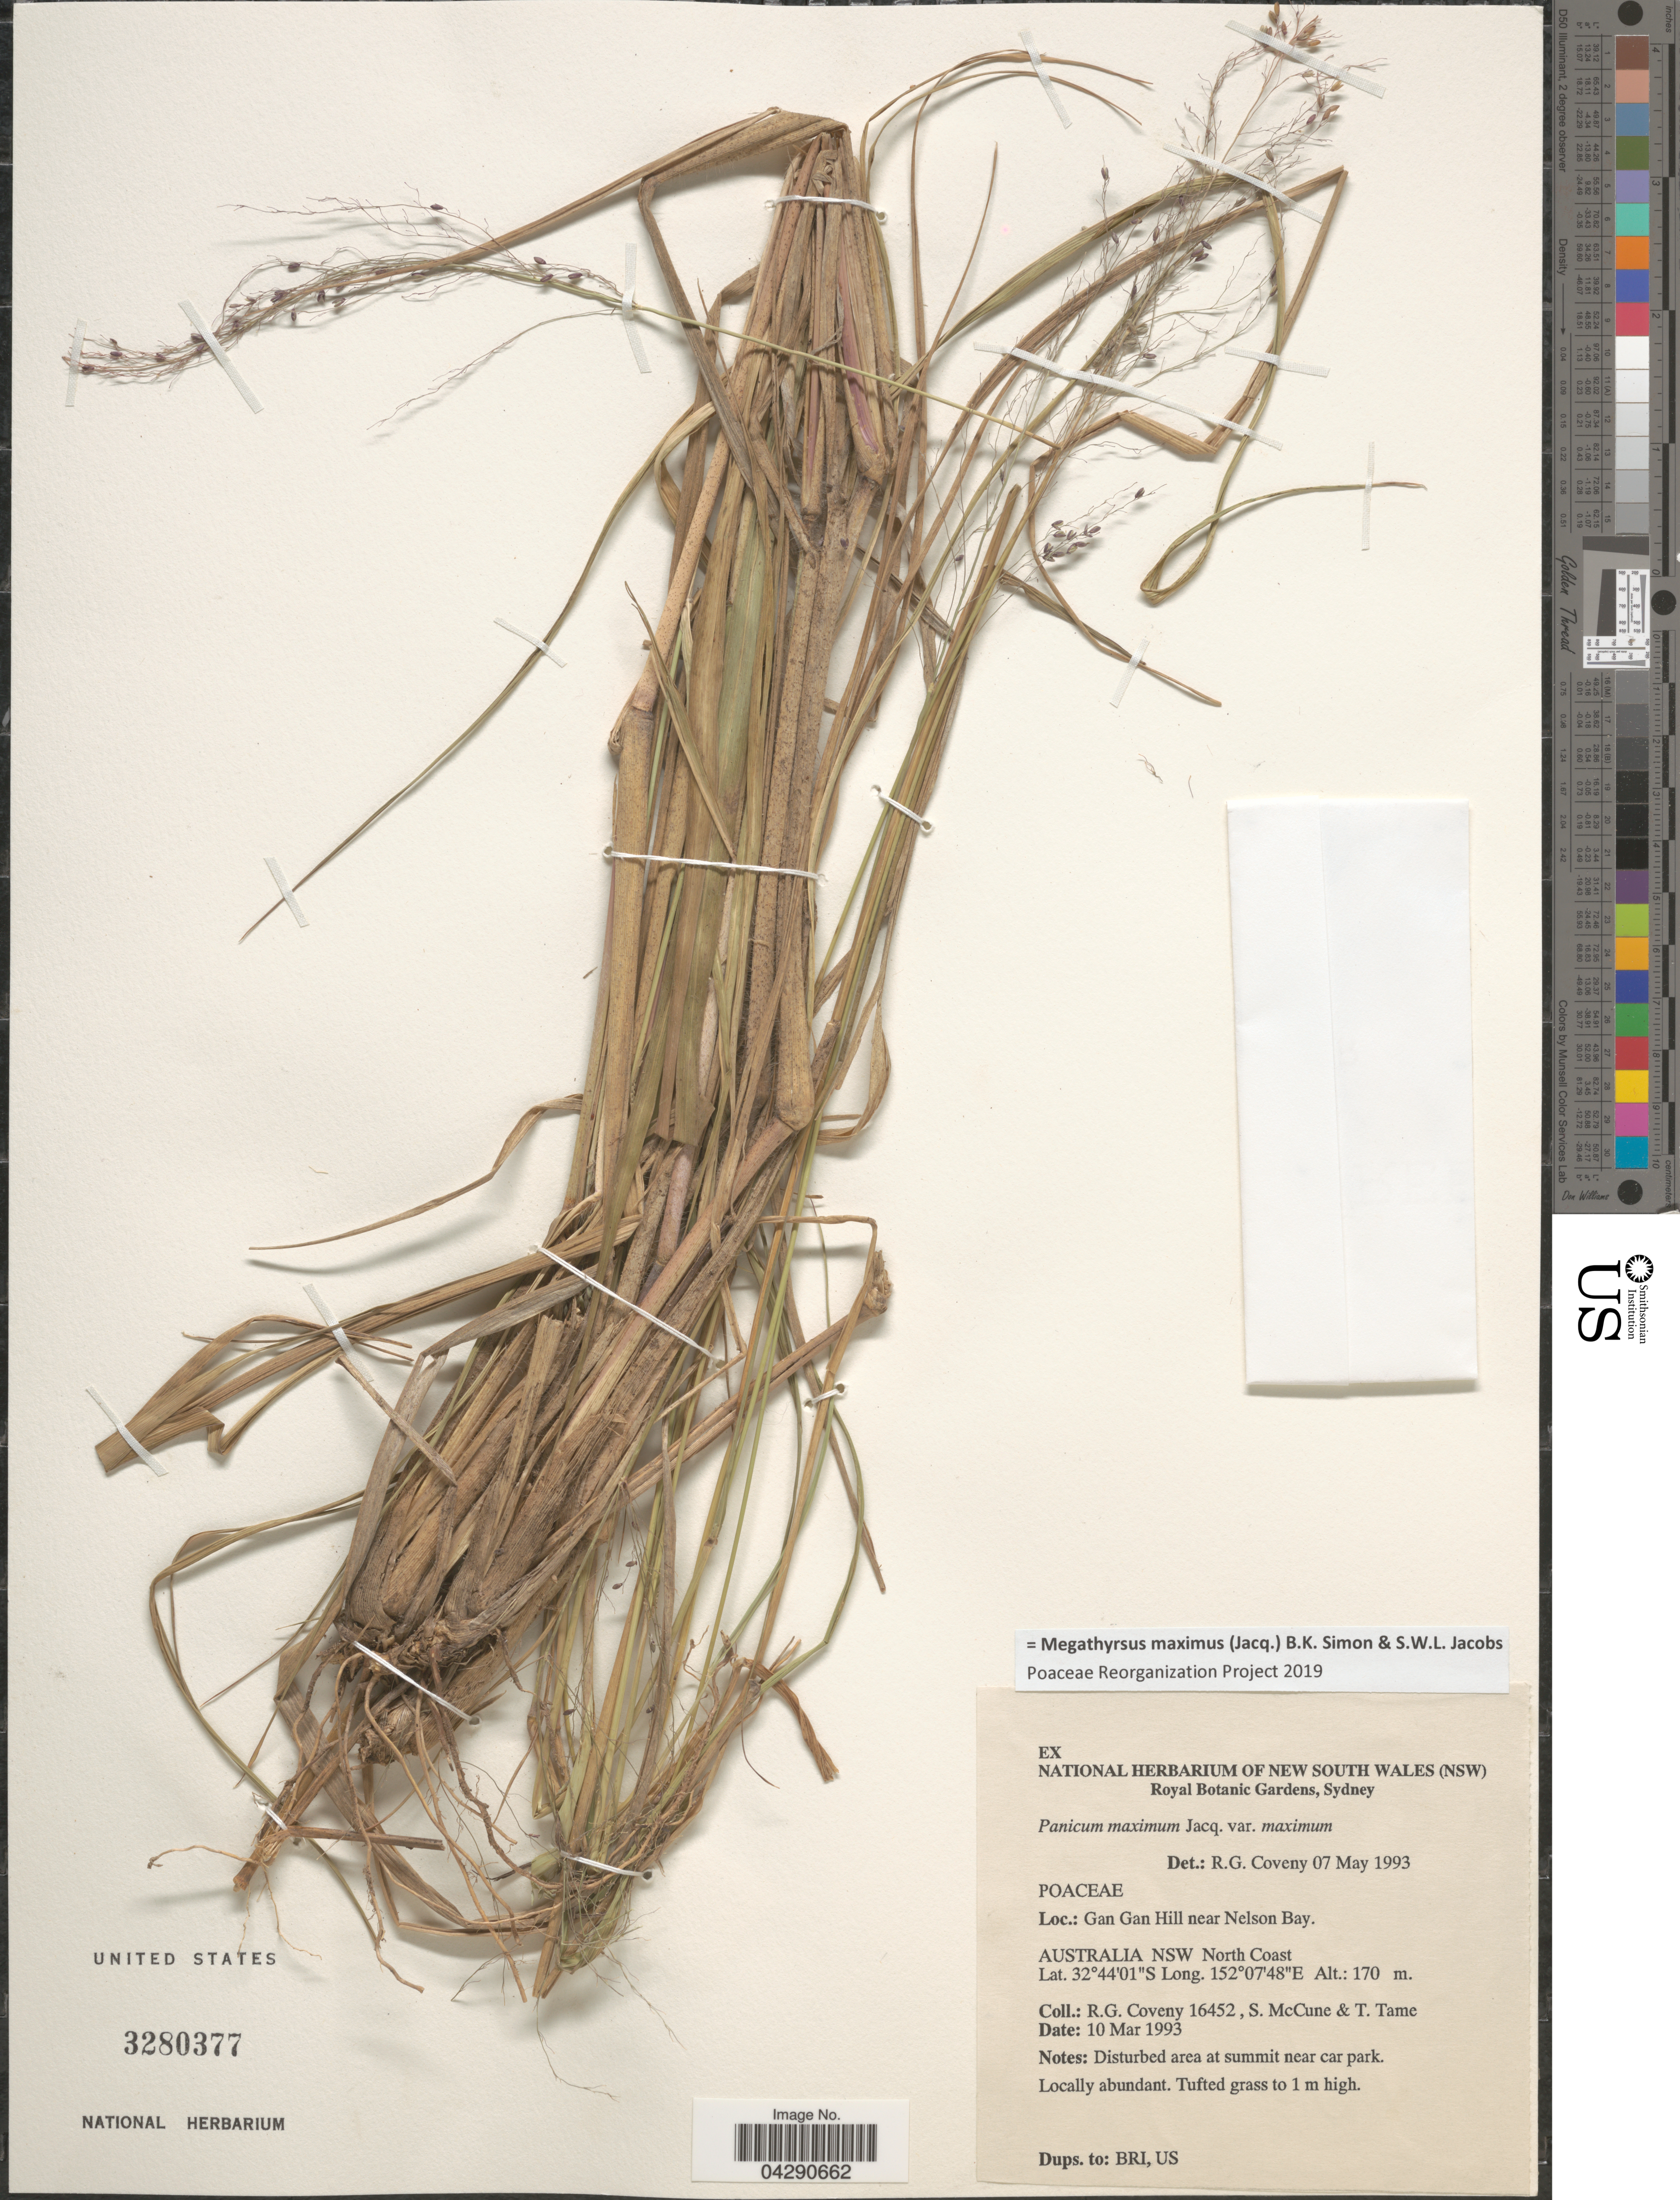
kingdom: Plantae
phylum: Tracheophyta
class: Liliopsida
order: Poales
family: Poaceae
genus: Megathyrsus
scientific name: Megathyrsus maximus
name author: (Jacq.) B.K. Simon & S.W.L. Jacobs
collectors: R. Coveny, S. McCune & T. Tame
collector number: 16452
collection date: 1993-03-10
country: Australia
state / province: New South Wales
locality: Gan Gan Hill near Nelson Bay. North Coast.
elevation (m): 170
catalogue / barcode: US 3280377